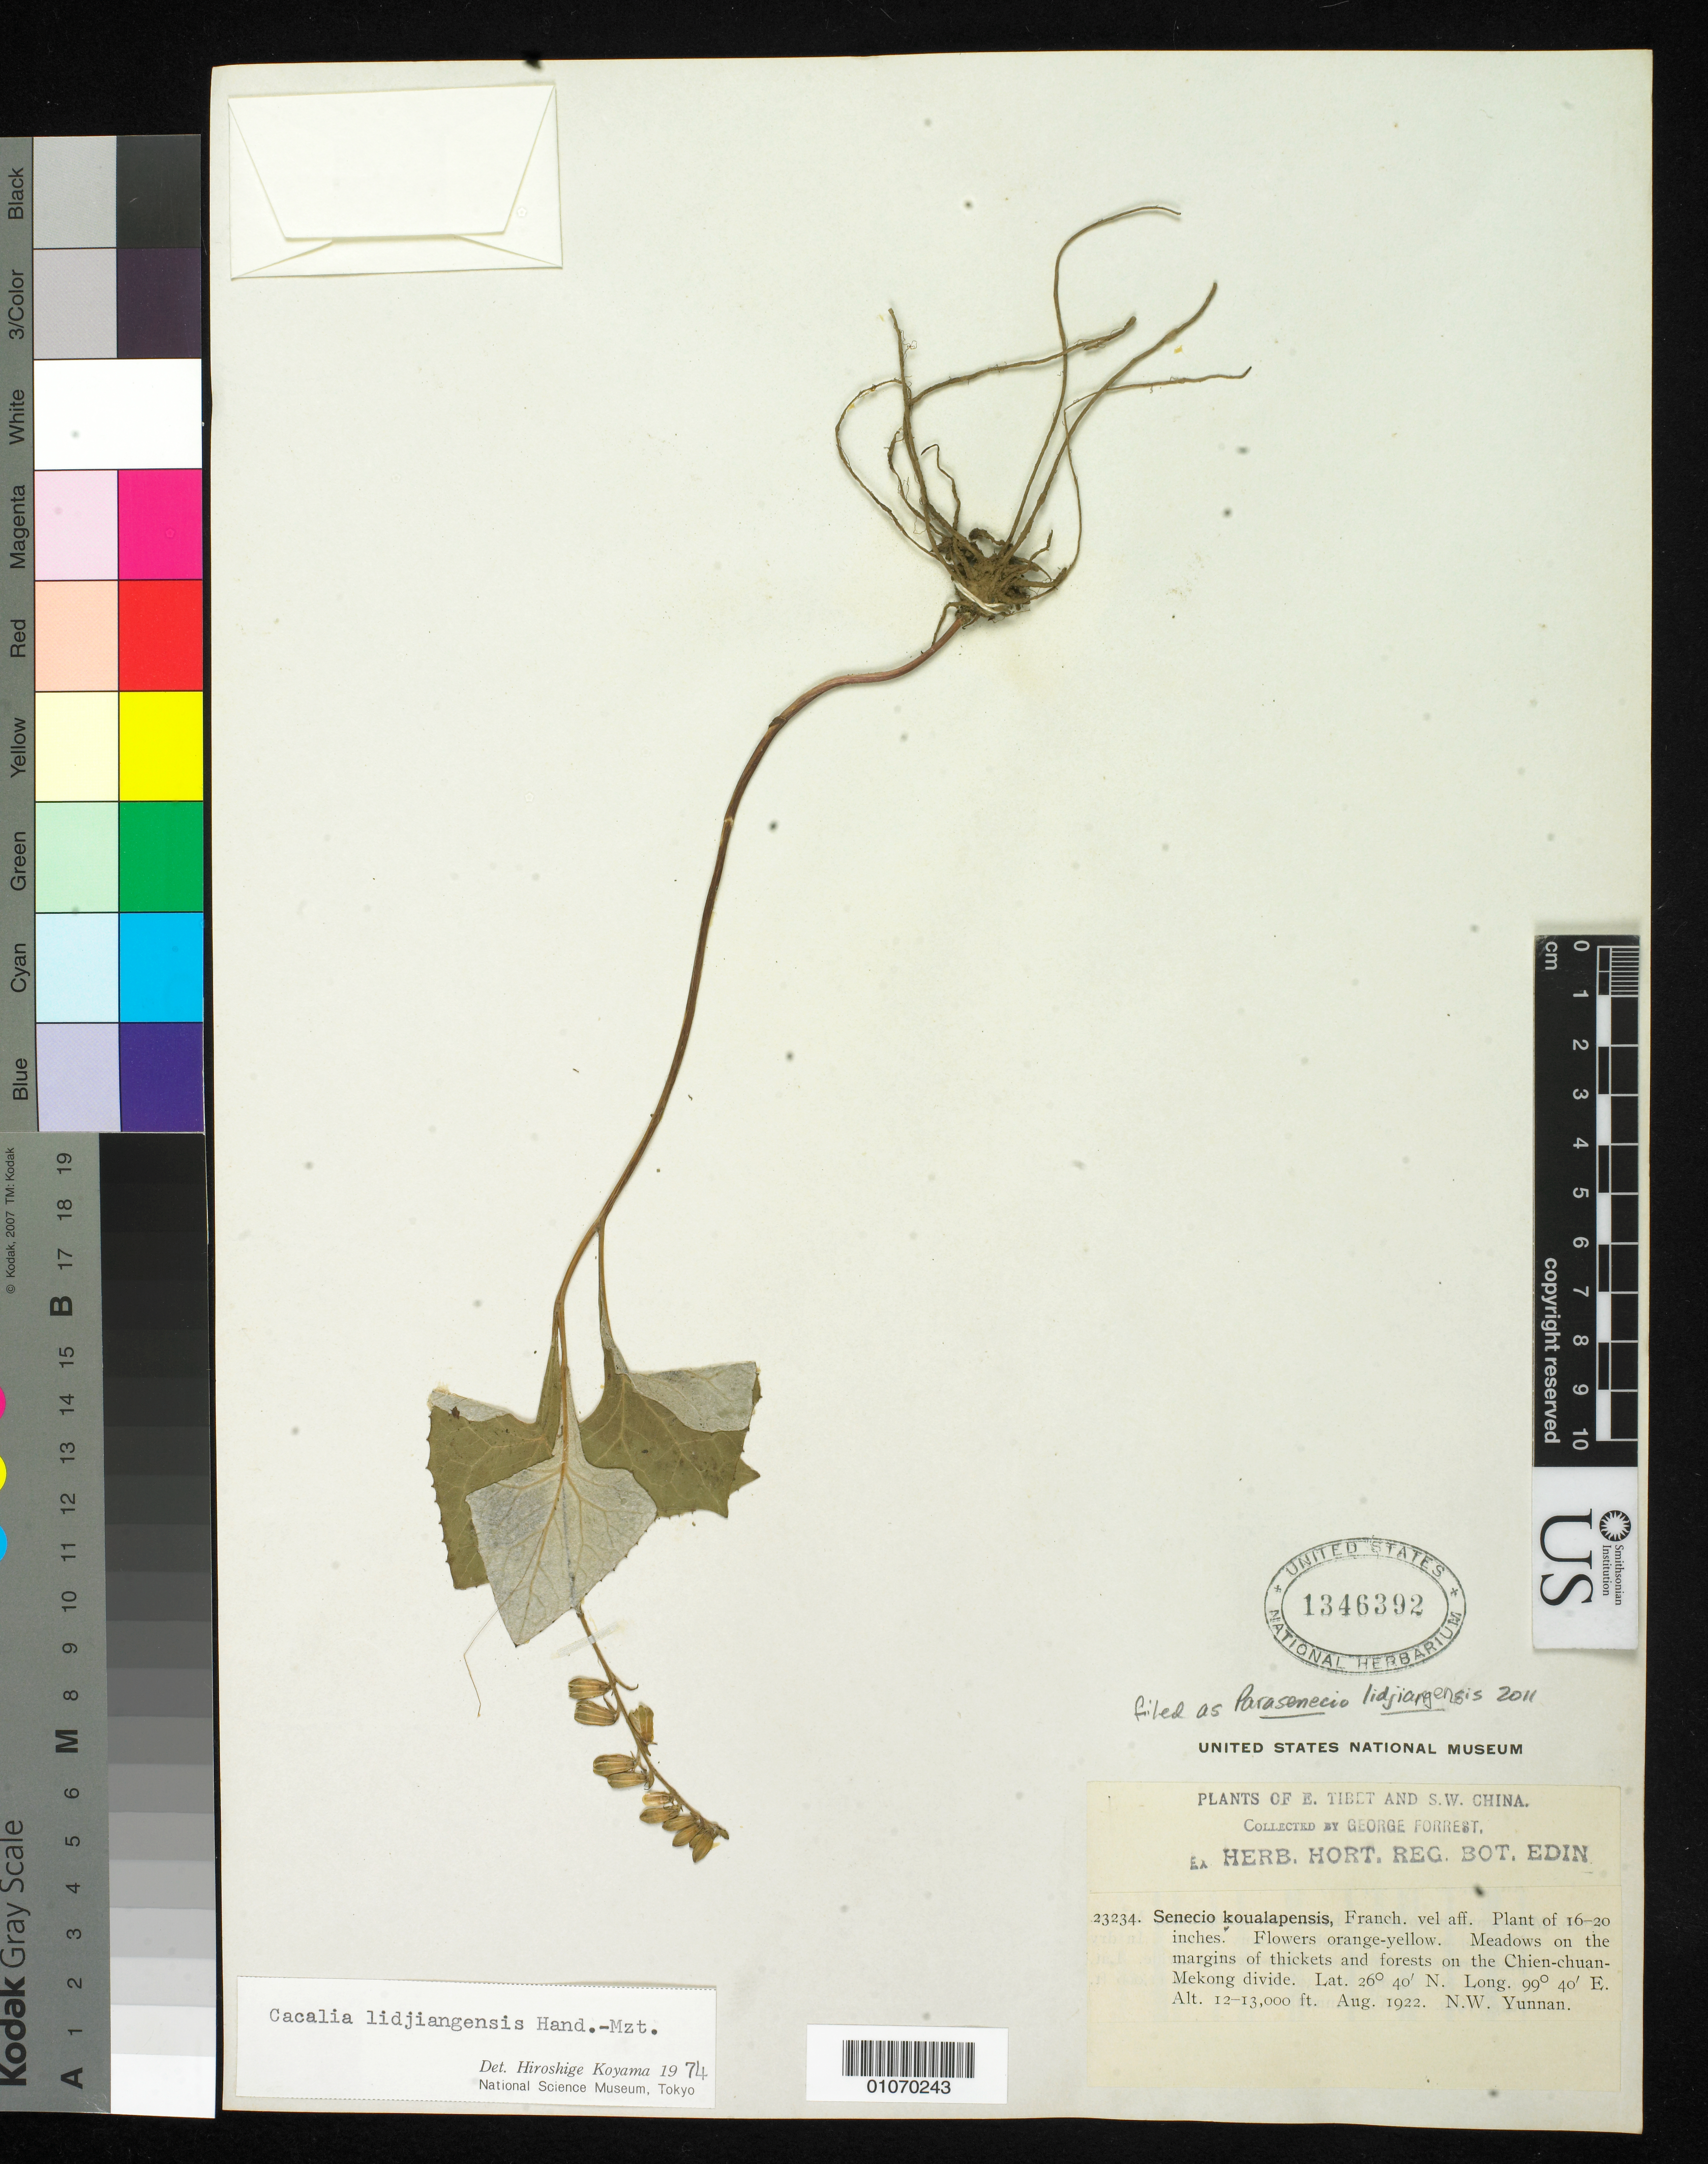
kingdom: Plantae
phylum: Tracheophyta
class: Magnoliopsida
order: Asterales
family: Asteraceae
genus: Parasenecio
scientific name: Parasenecio lidjiangensis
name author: (Hand.-Mazz.) Y.L. Chen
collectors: G. Forrest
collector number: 23234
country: China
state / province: Yunnan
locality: On the Chien-chuan-Mekong Divide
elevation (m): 3658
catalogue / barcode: US 1346392